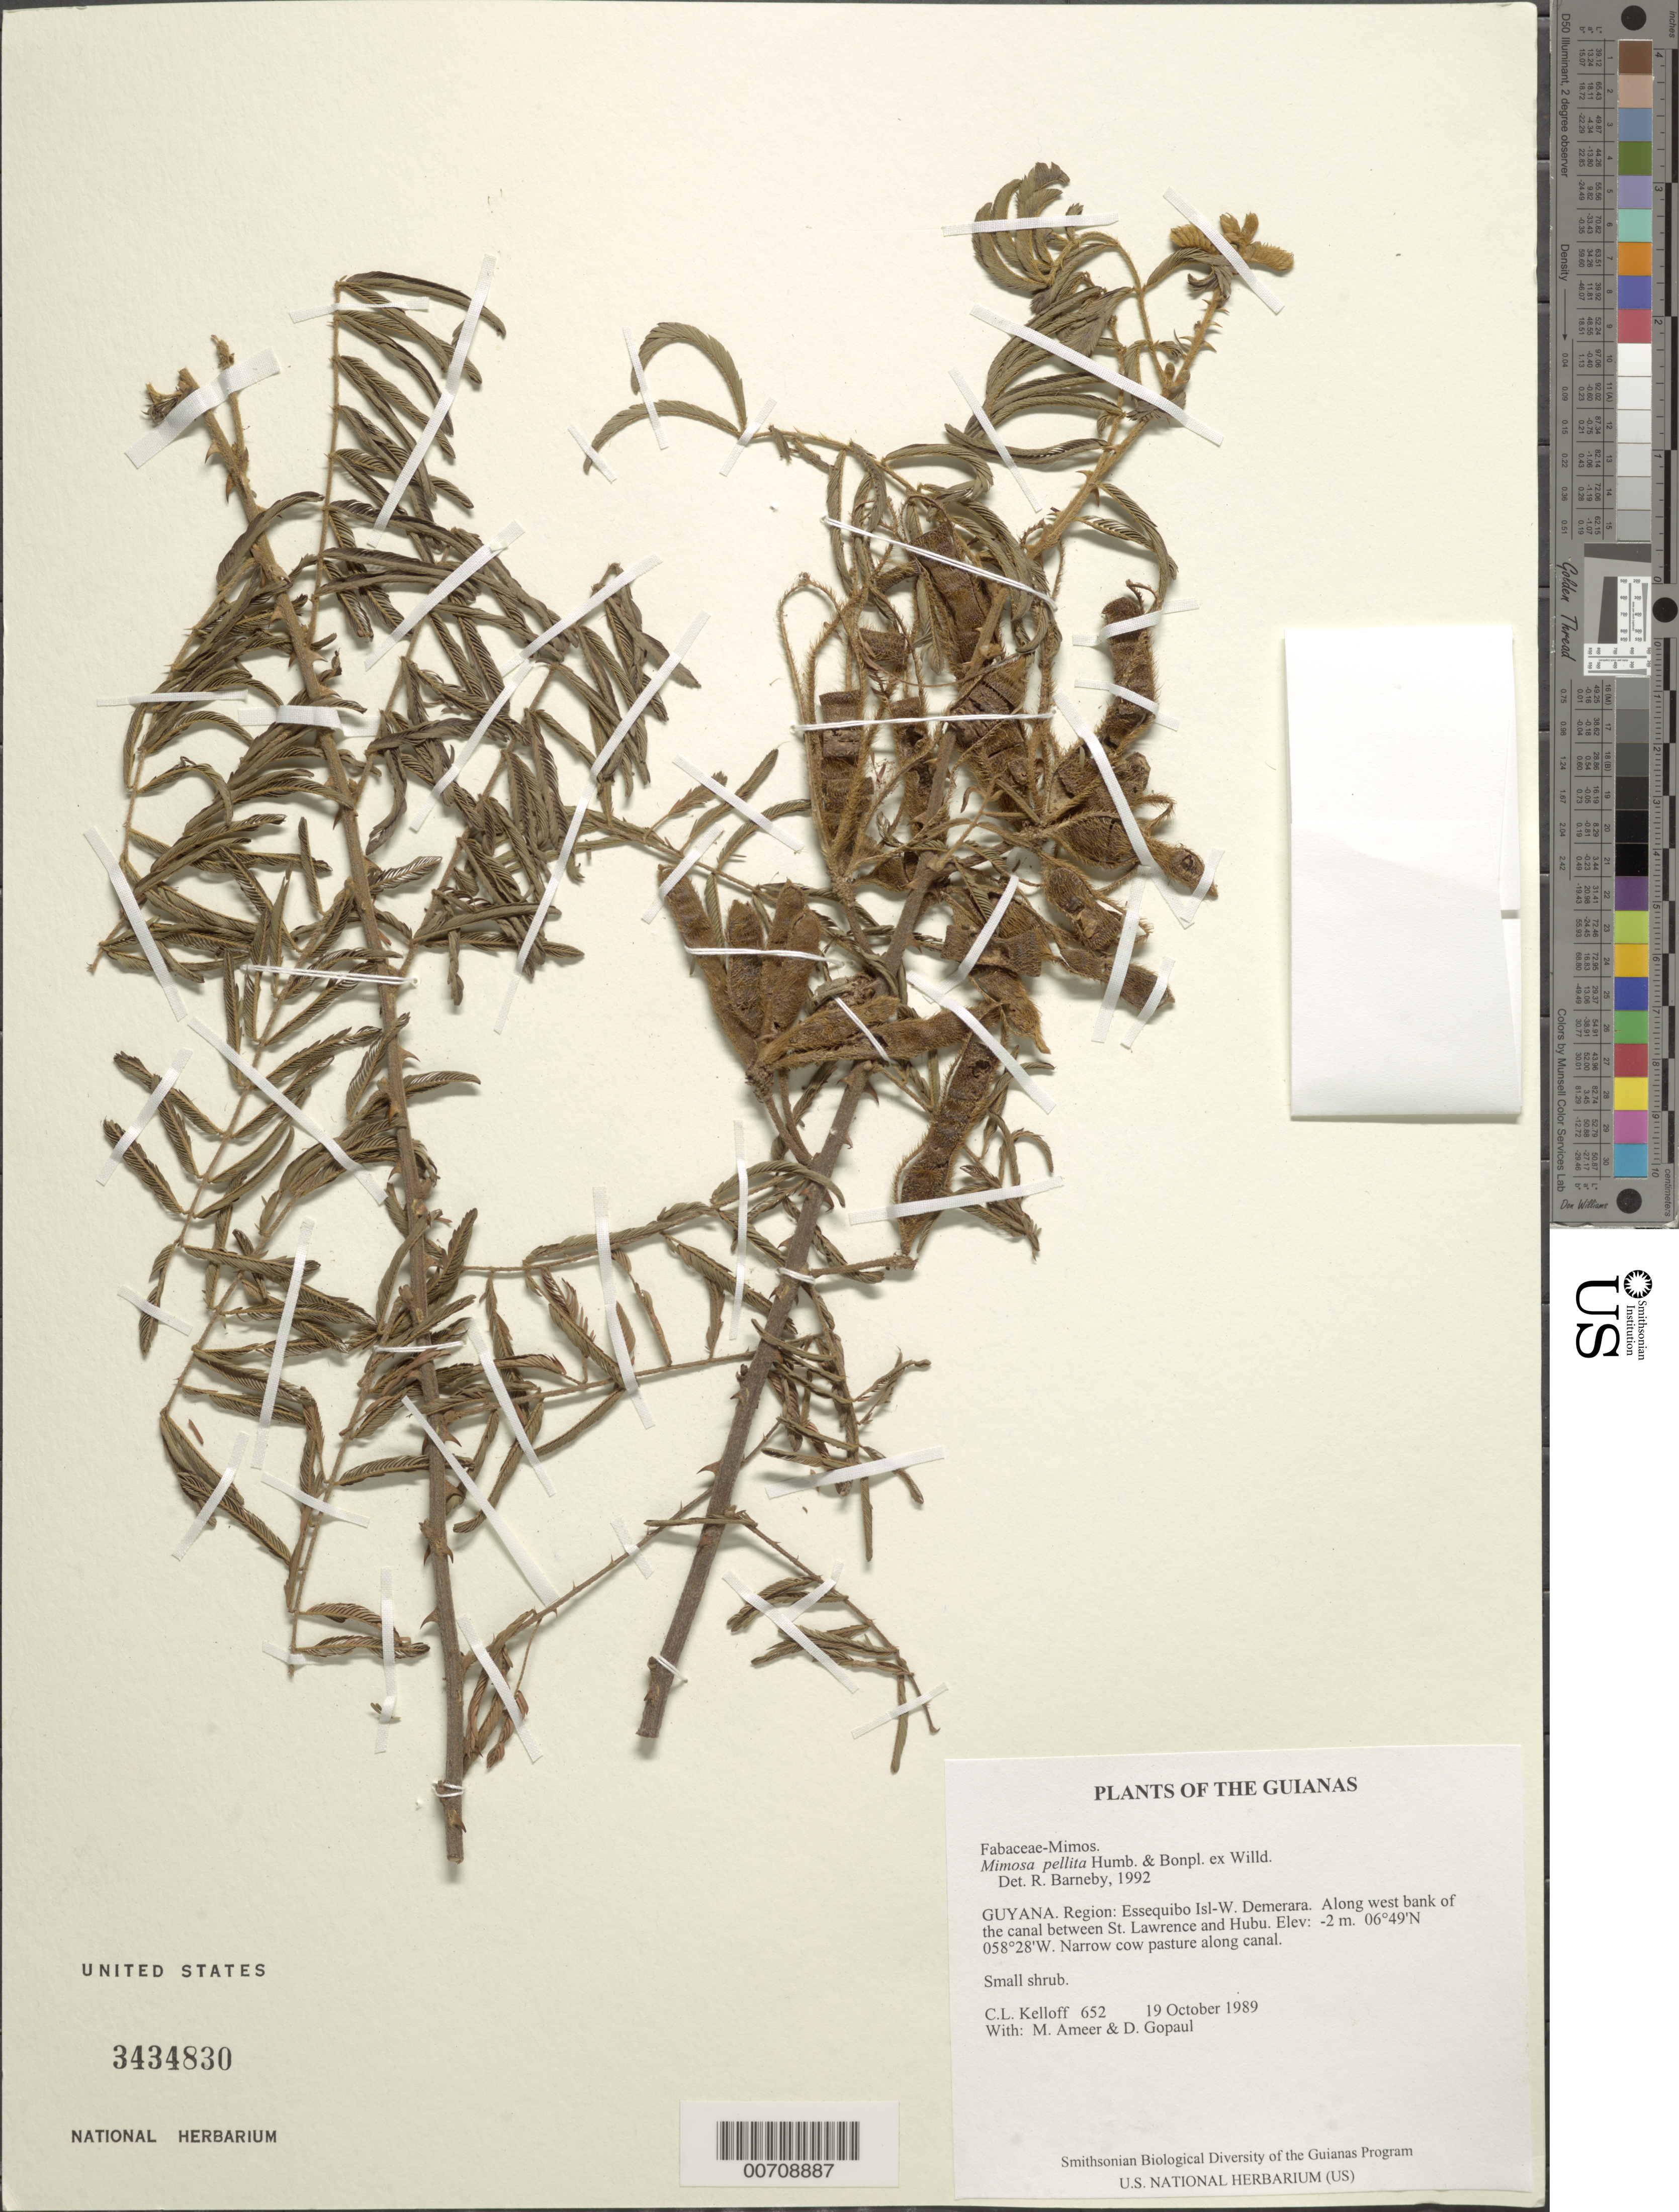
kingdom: Plantae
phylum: Tracheophyta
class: Magnoliopsida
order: Fabales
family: Fabaceae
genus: Mimosa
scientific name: Mimosa pellita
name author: Humb. & Bonpl. ex Willd.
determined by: Barneby, Rupert C., (NY)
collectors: C. L. Kelloff, M. Ameer & D. Gopaul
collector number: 652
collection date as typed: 19 October 1989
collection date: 1989-10-19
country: Guyana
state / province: Essequibo Isl-W. Demerara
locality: Along west bank of the canal between St. Lawrence and Hubu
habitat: Narrow cow pasture along canal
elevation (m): -2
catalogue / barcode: US 3434830